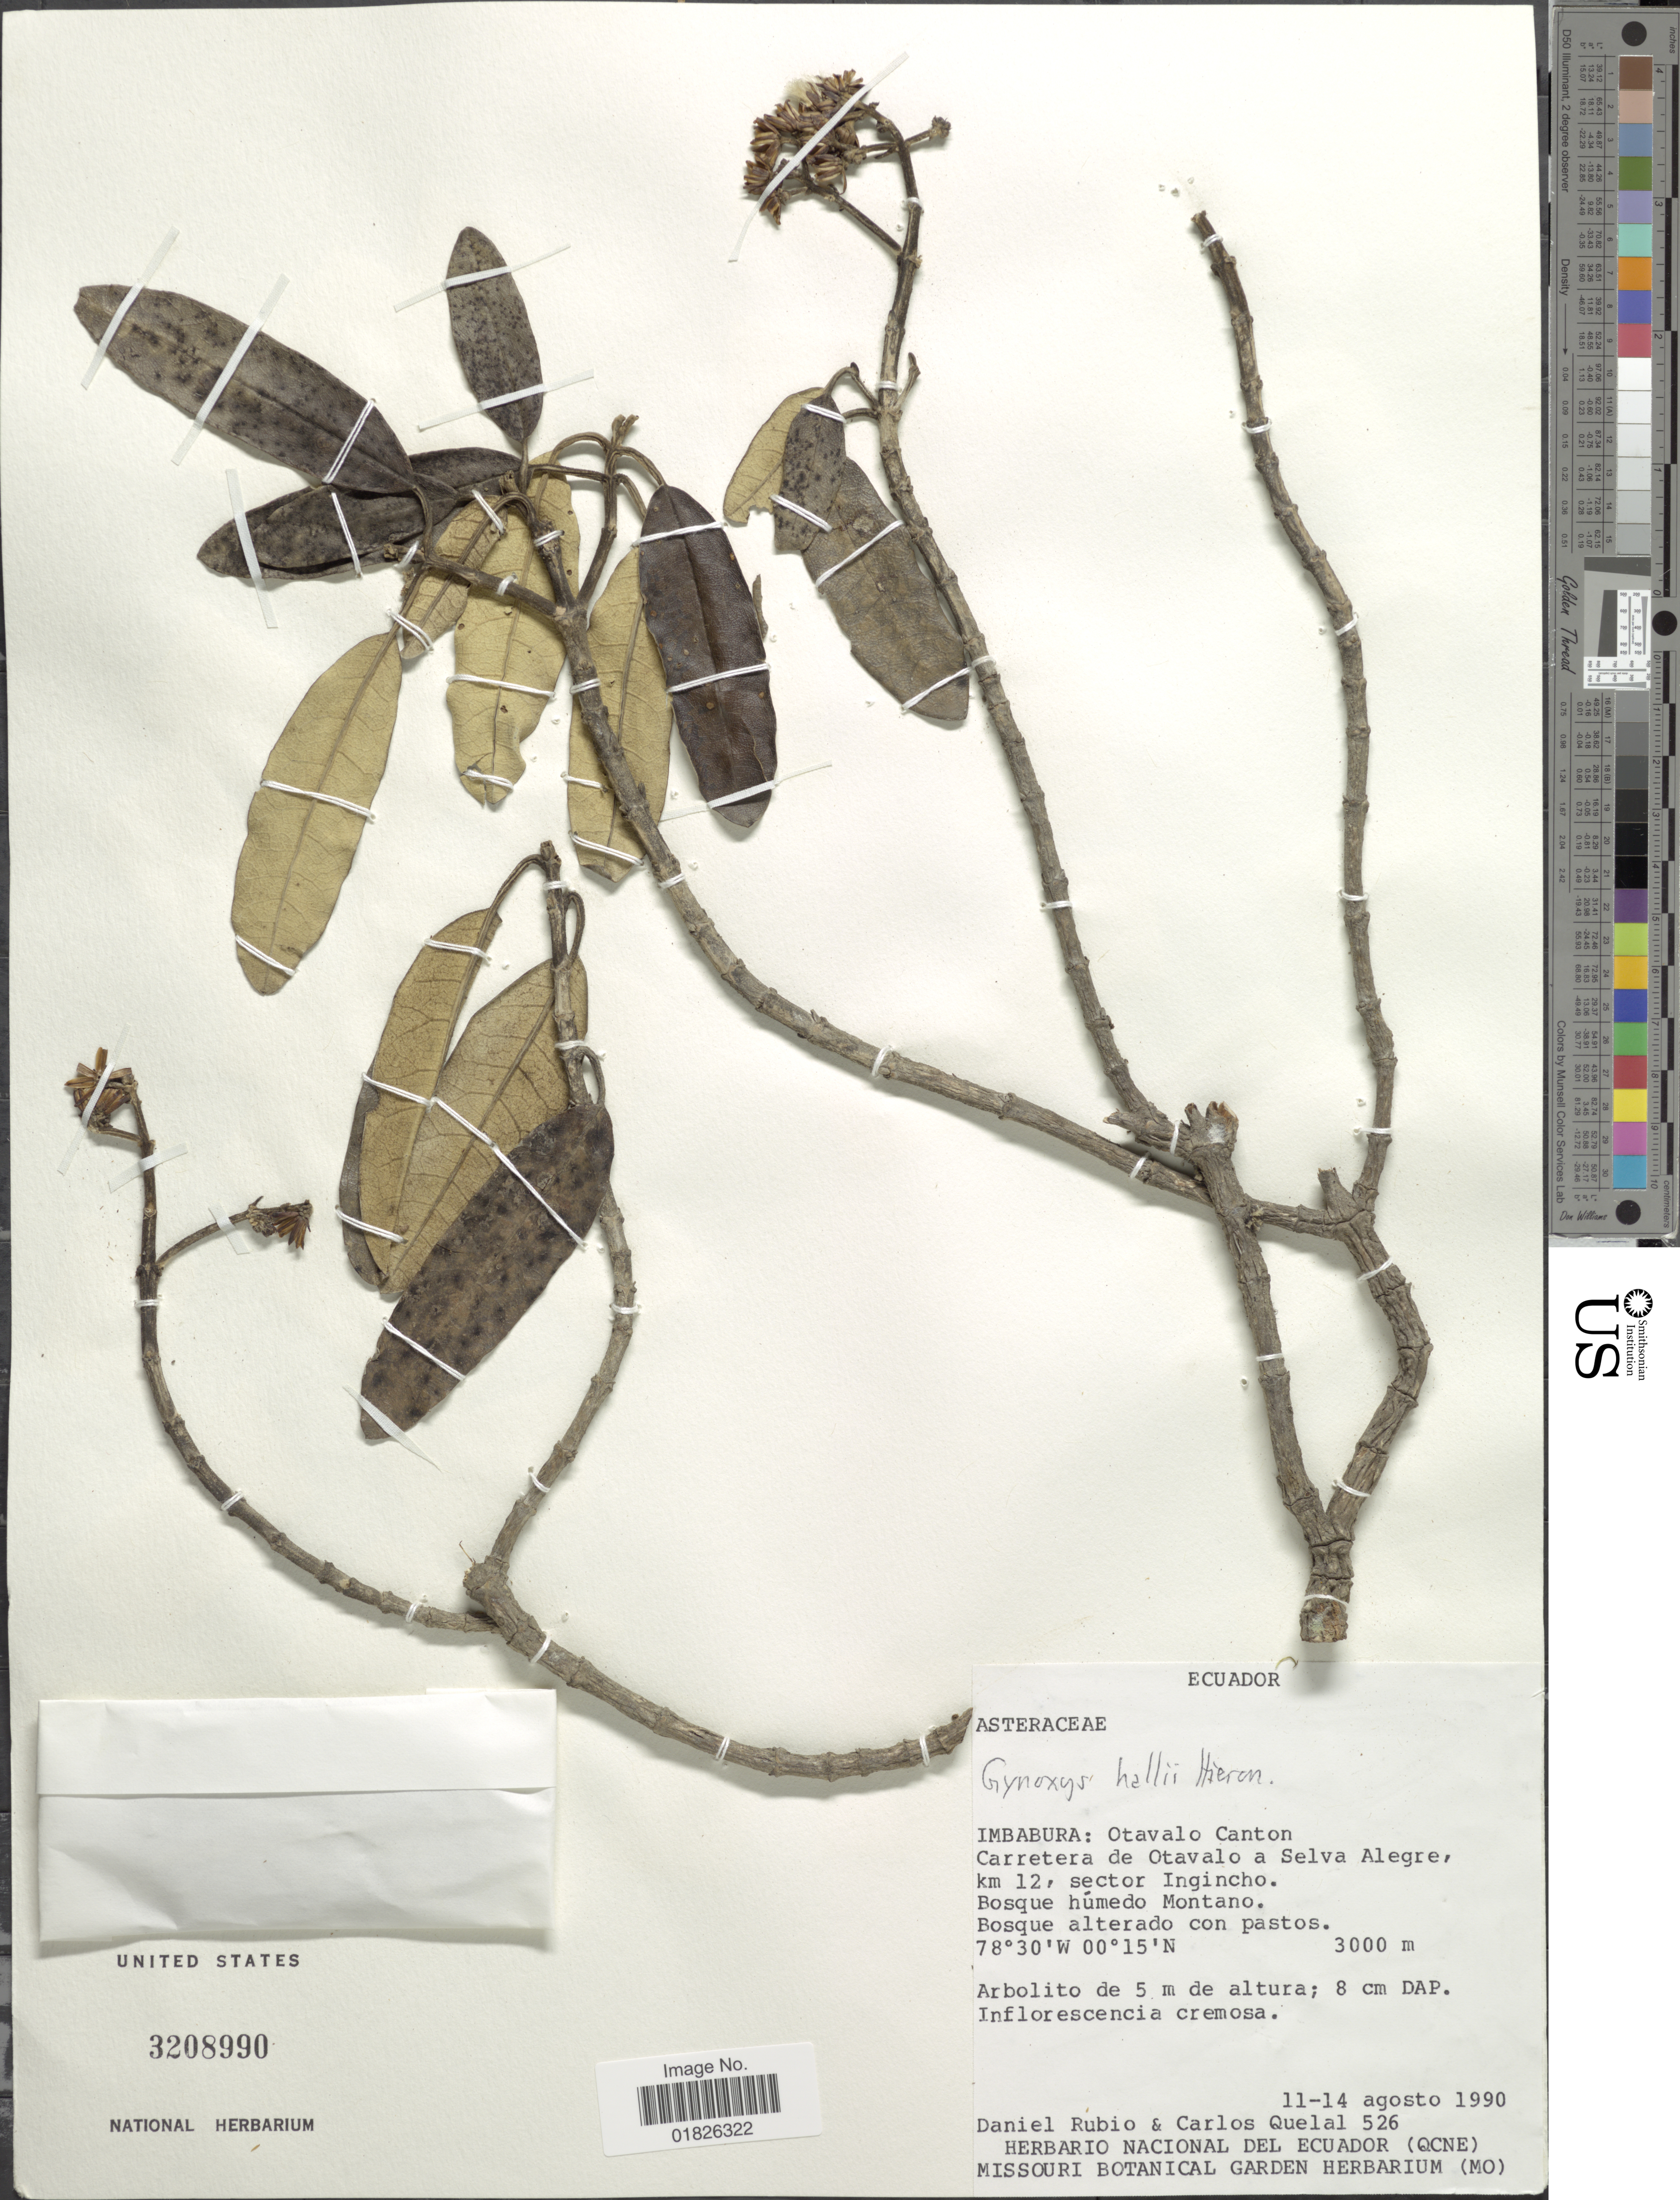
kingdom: Plantae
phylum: Tracheophyta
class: Magnoliopsida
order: Asterales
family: Asteraceae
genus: Gynoxys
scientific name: Gynoxys hallii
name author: Cass.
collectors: D. Rubio & C. Quelal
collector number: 526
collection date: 1990-08-11/1990-08-14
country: Ecuador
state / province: Imbabura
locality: Otavalo canton, Carretera de Otavalo a Selva Alegre, km 12, sector Ingincho.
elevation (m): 3000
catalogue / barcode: US 3208990